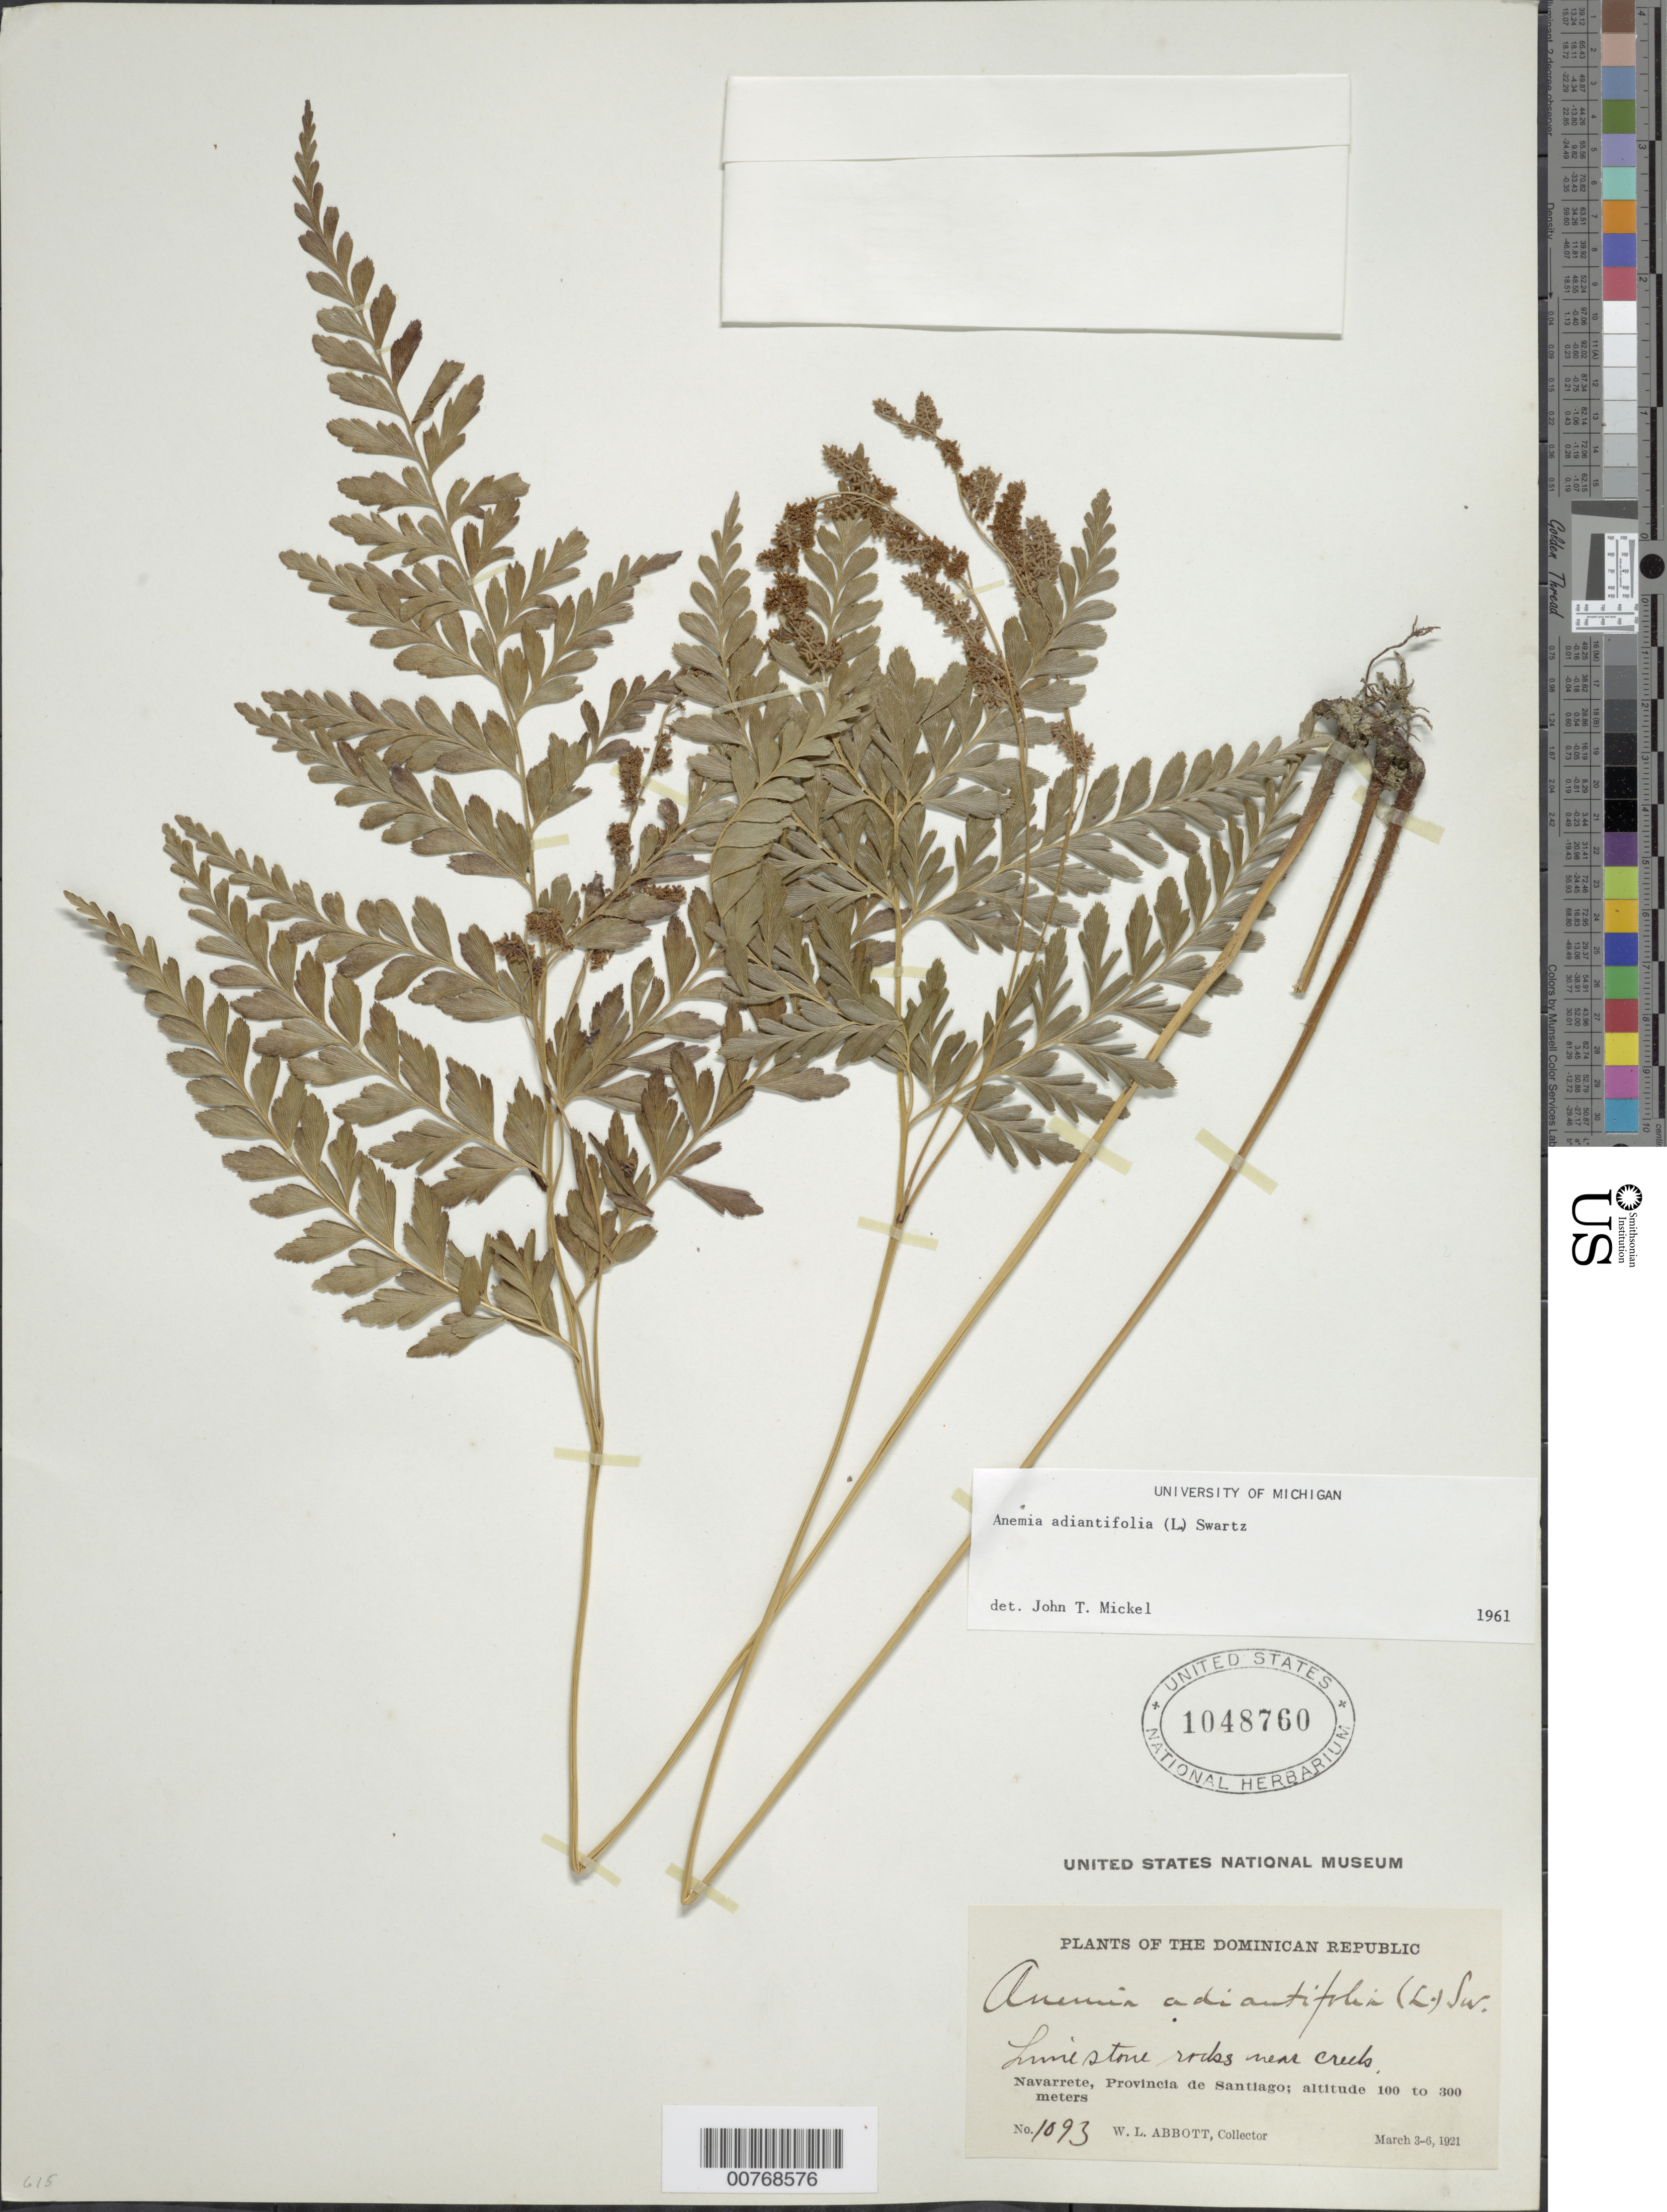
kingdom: Plantae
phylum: Tracheophyta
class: Polypodiopsida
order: Schizaeales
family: Anemiaceae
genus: Anemia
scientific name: Anemia adiantifolia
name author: (L.) Sw.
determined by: Mickel, J. T., (NY), New York Botanical Garden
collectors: W. L. Abbott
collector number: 1093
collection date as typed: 03 Mar 1910 to 06 Mar 1921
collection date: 1910-03-03/1921-03-06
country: Dominican Republic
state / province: Santiago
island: Hispaniola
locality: Navarrete.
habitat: Limestone rocks near creek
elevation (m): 100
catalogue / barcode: US 1048760